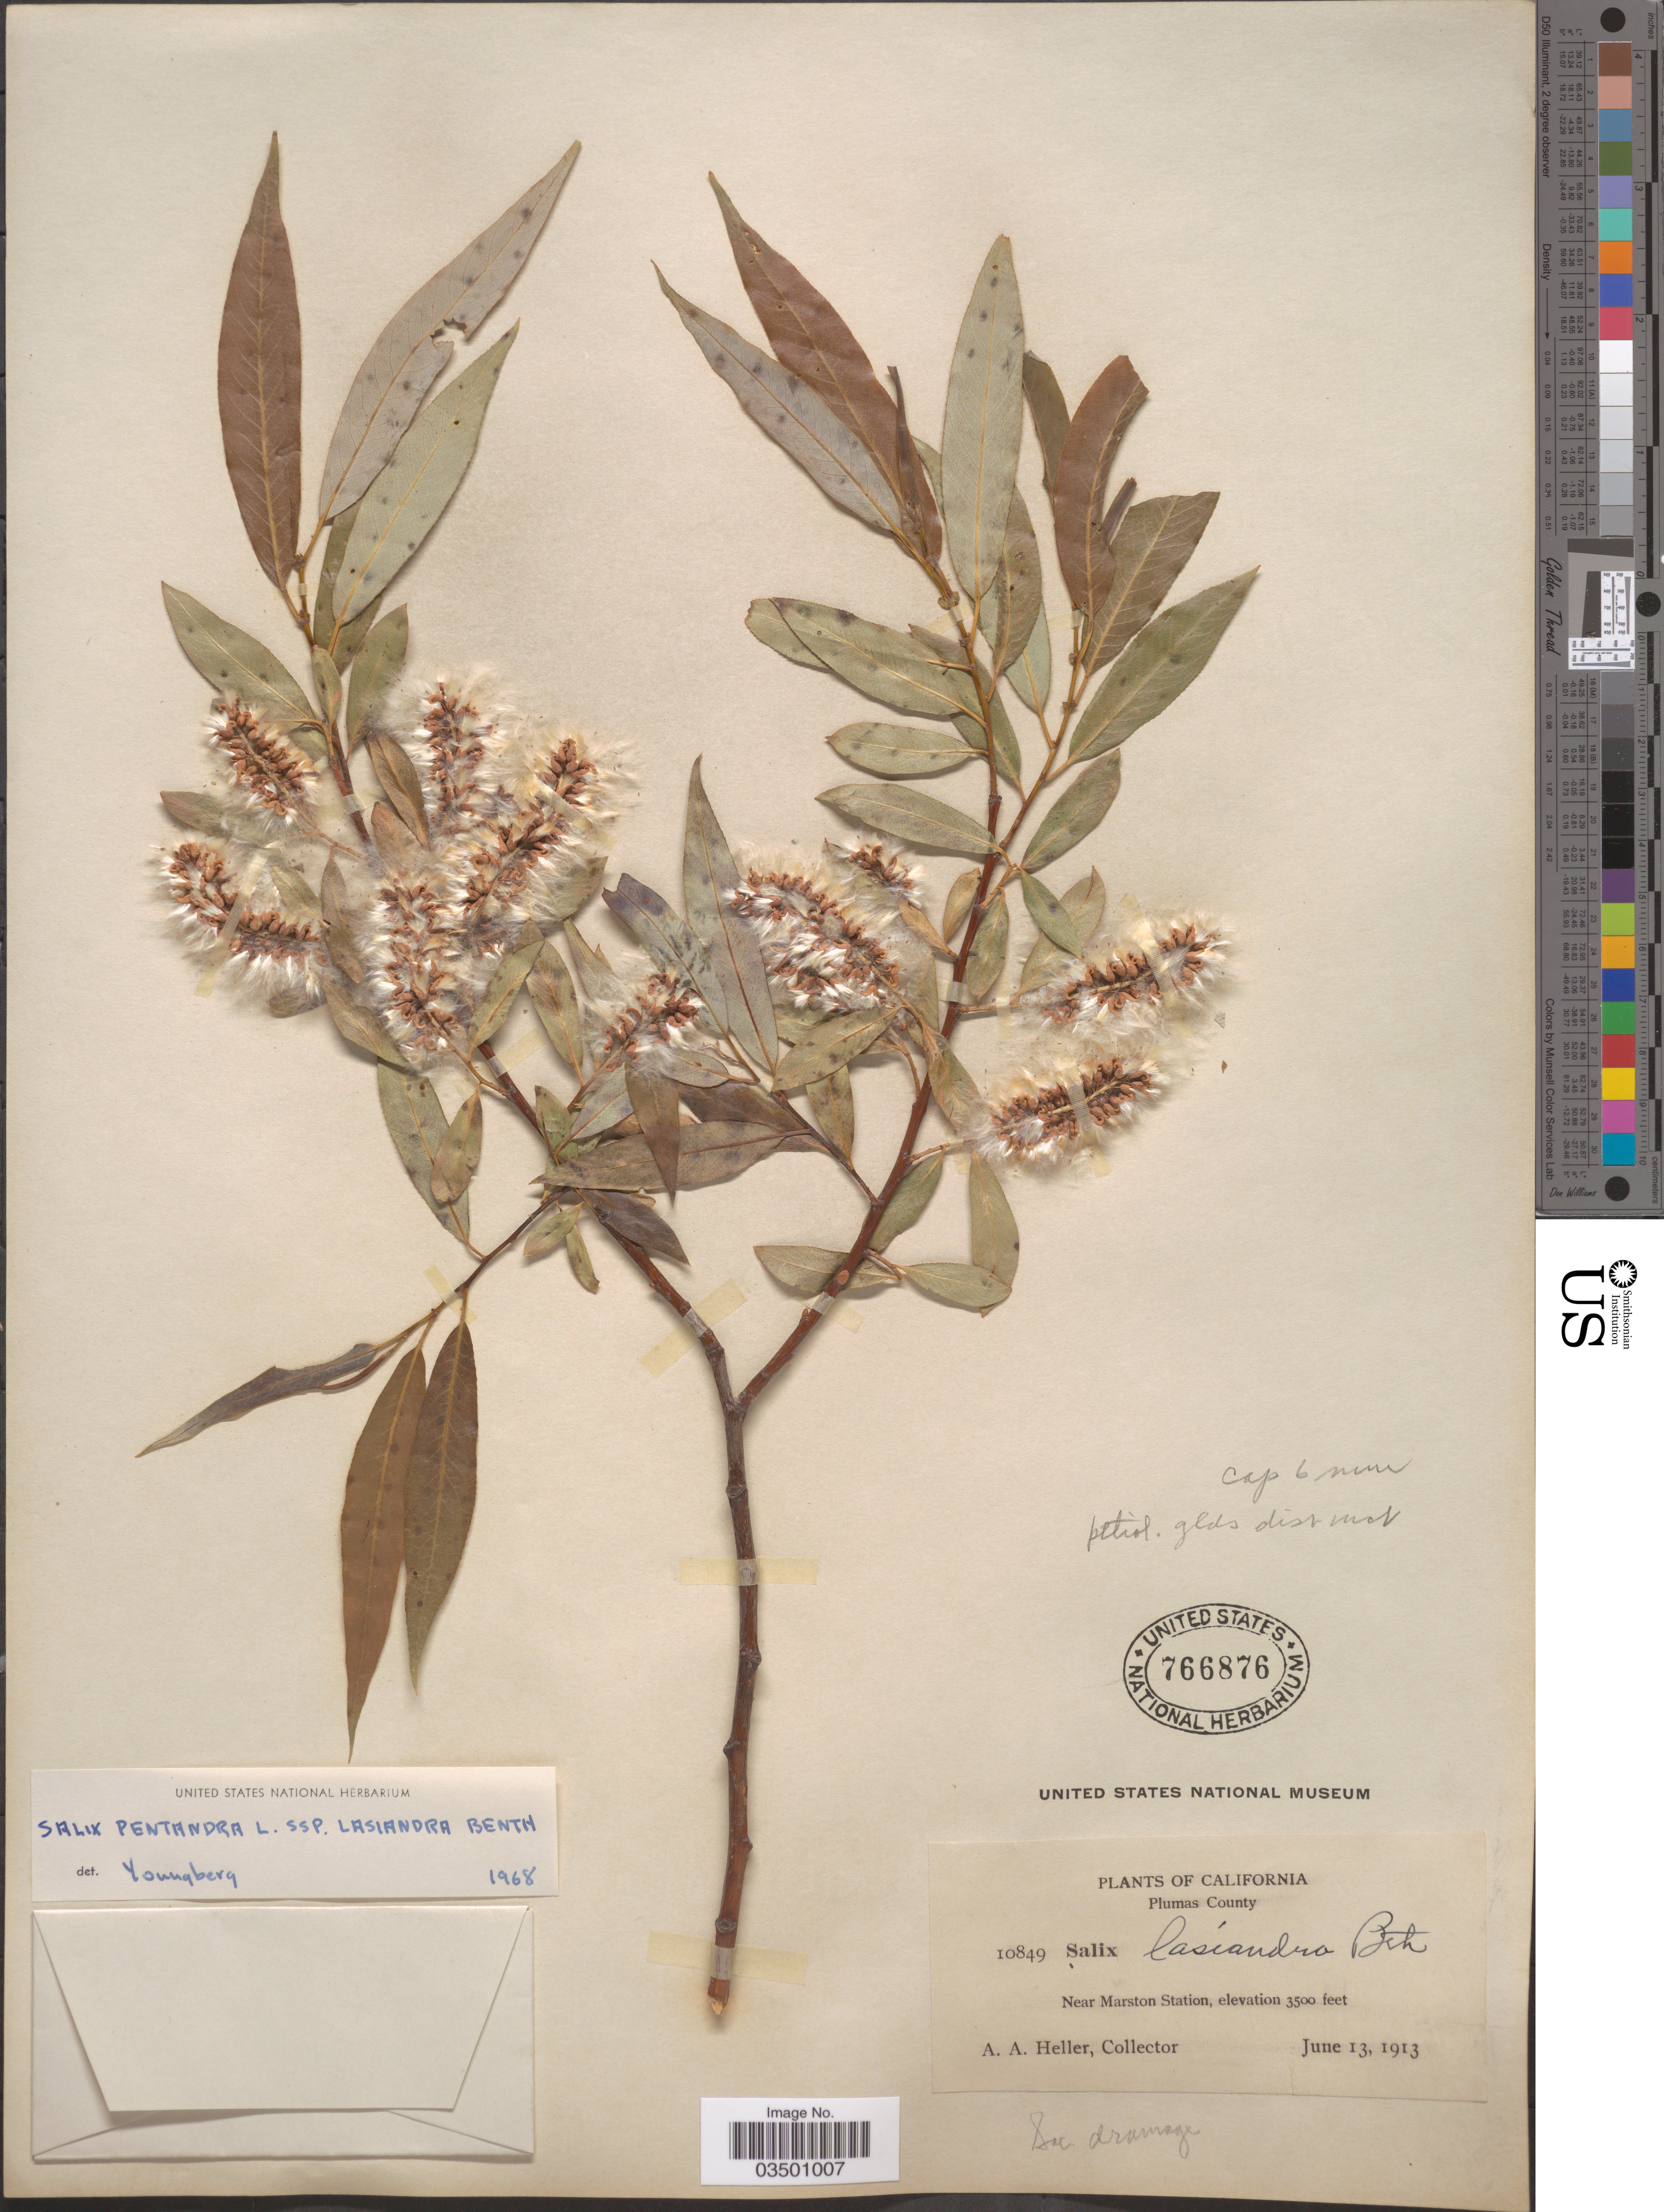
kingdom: Plantae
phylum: Tracheophyta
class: Magnoliopsida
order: Malpighiales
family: Salicaceae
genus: Salix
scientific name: Salix lasiandra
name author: Benth.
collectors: A. A. Heller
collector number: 10849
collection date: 1913-06-13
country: United States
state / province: California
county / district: Plumas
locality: Plumas County. Near Marston Station.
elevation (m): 1067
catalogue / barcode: US 766876